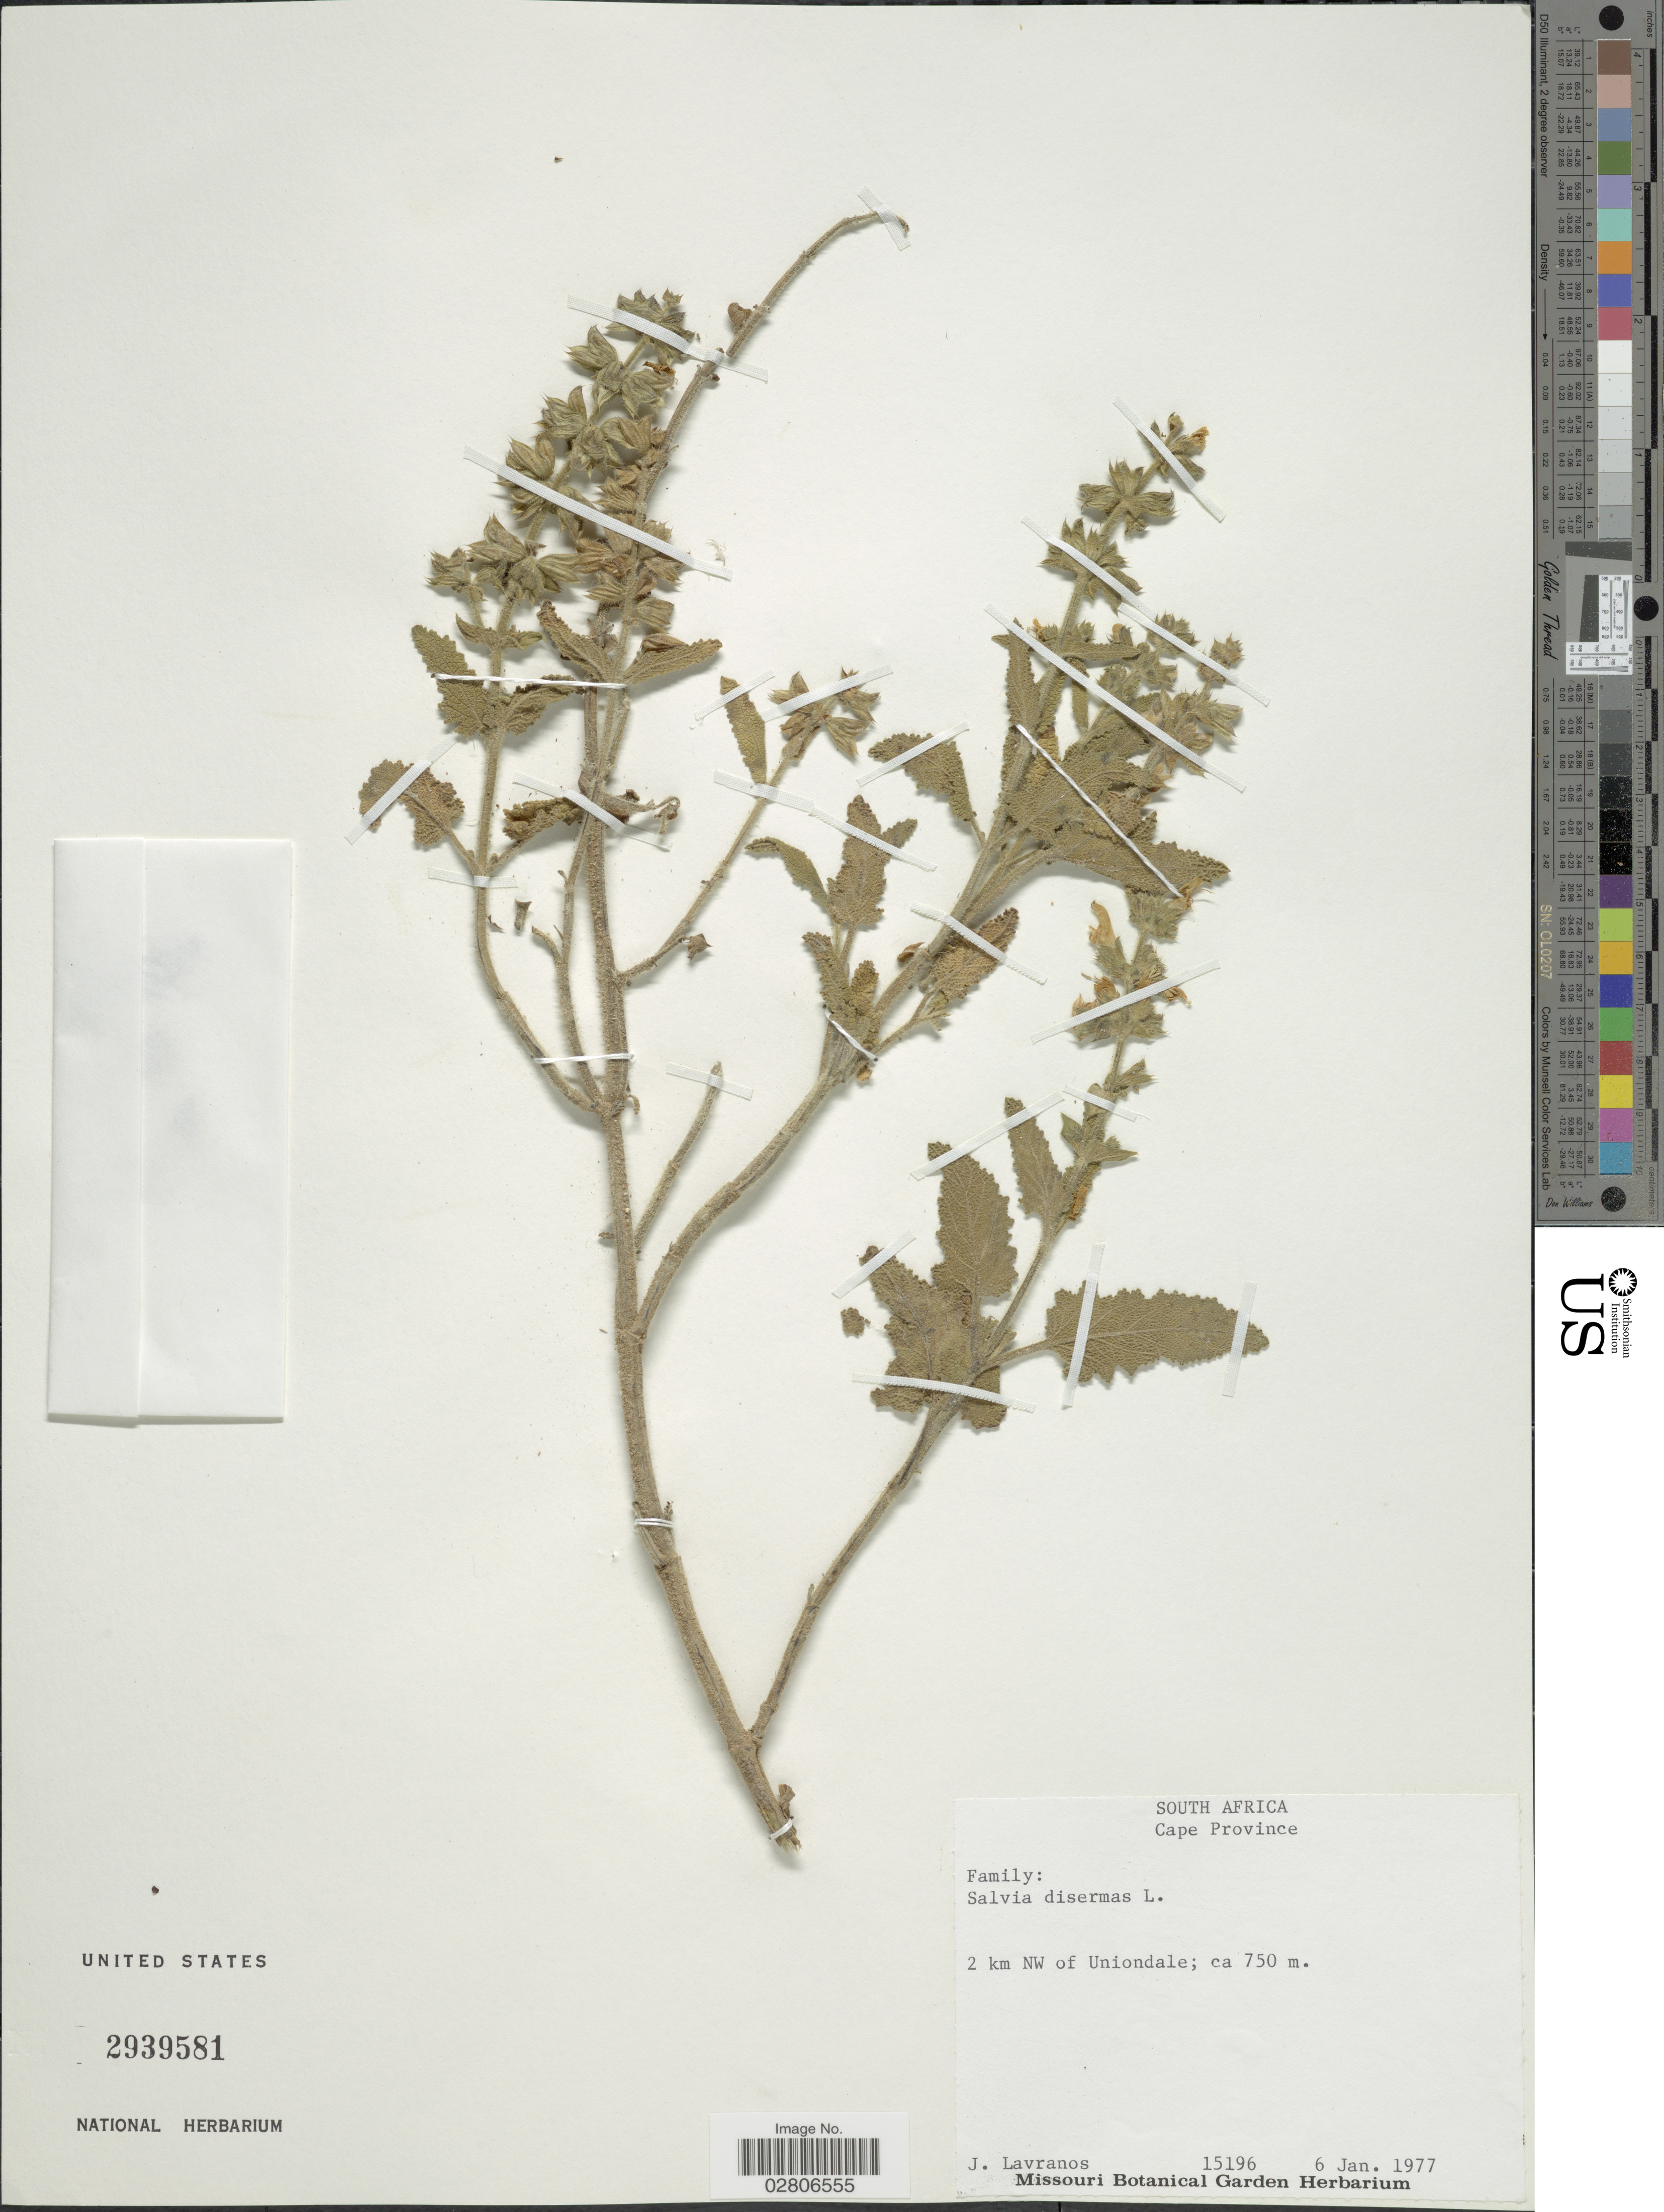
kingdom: Plantae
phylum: Tracheophyta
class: Magnoliopsida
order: Lamiales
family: Lamiaceae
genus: Salvia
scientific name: Salvia disermas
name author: L.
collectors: J. Lavranos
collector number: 15196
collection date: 1977-01-06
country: South Africa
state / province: Western Cape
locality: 2 km NW of Uniondale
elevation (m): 750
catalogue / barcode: US 2939581